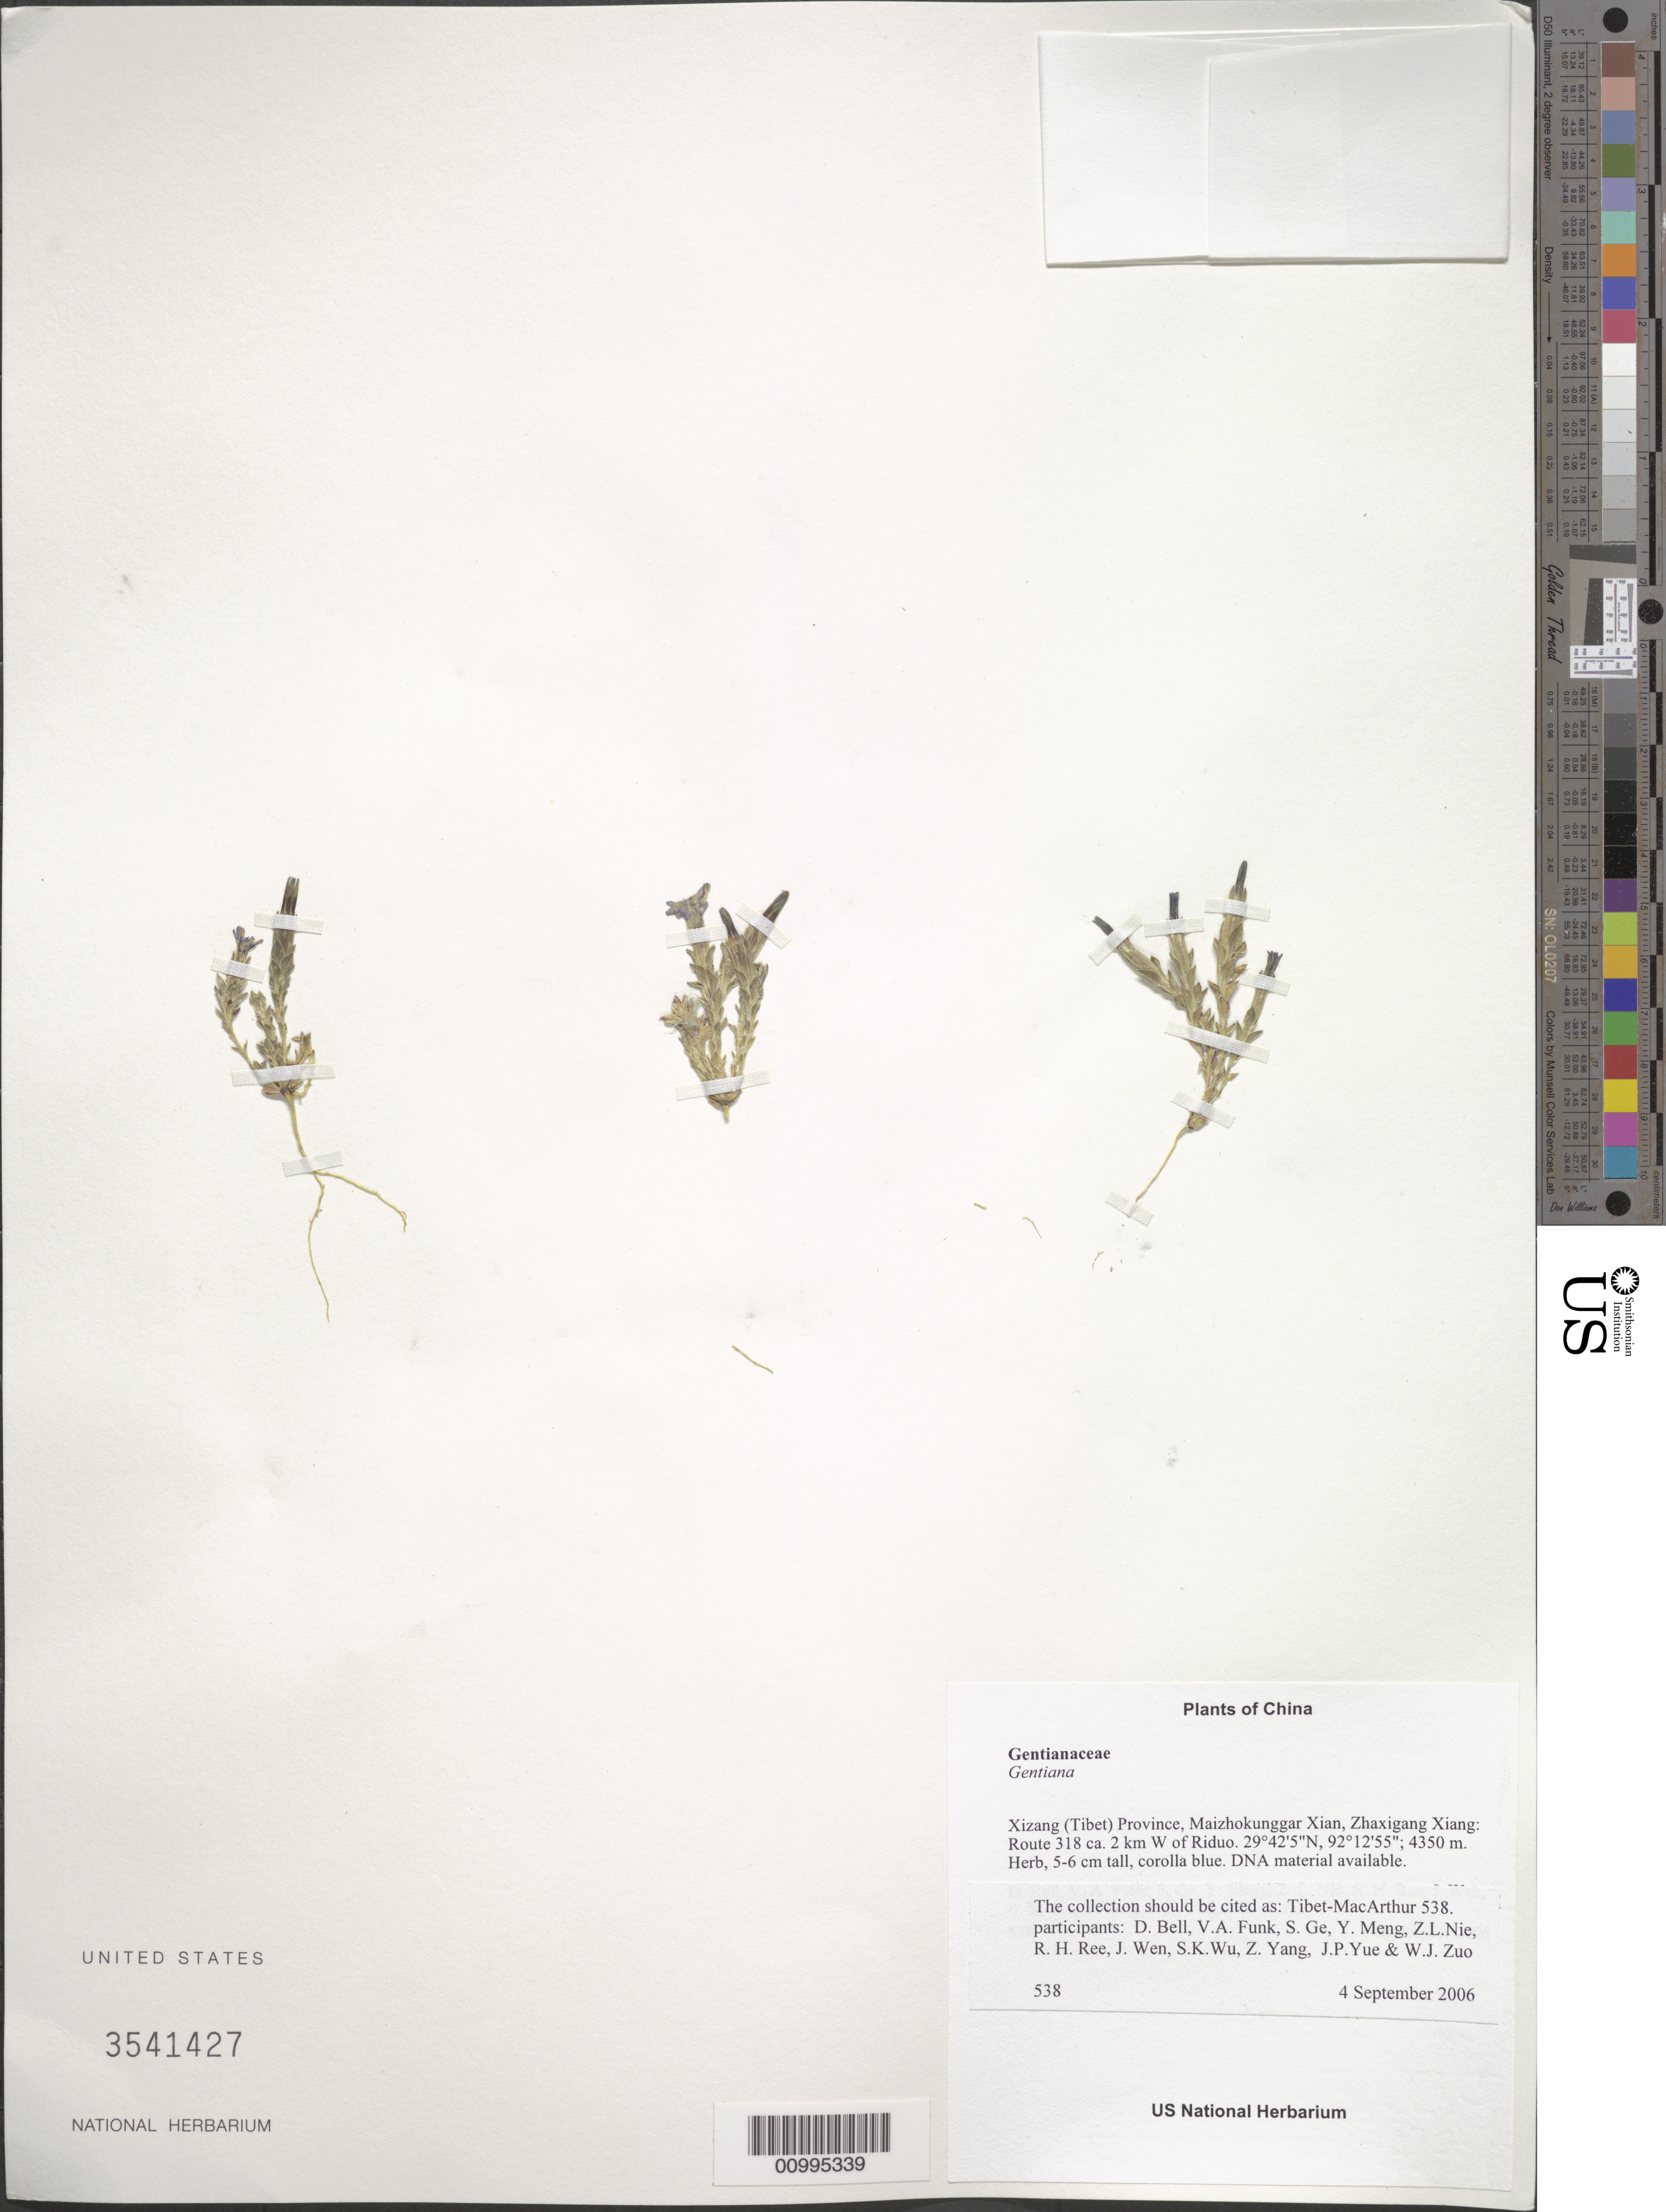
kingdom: Plantae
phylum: Tracheophyta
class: Magnoliopsida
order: Gentianales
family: Gentianaceae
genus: Gentiana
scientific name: Gentiana sp.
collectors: Tibet-MacArthur, D. A. Bell, V. Funk, S. Ge, Y. Meng, Z. Nie, R. Ree, J. Wen, S. K. Wu, Z. Yang, J. Yue & W. Zuo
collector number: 538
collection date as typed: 04 Sep 2006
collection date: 2006-09-04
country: China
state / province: Xizang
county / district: Maizhokunggar Xian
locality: Zhaxigang Xiang. Route 318 ca. 2 km W of Riduo.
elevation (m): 4350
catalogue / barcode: US 3541427